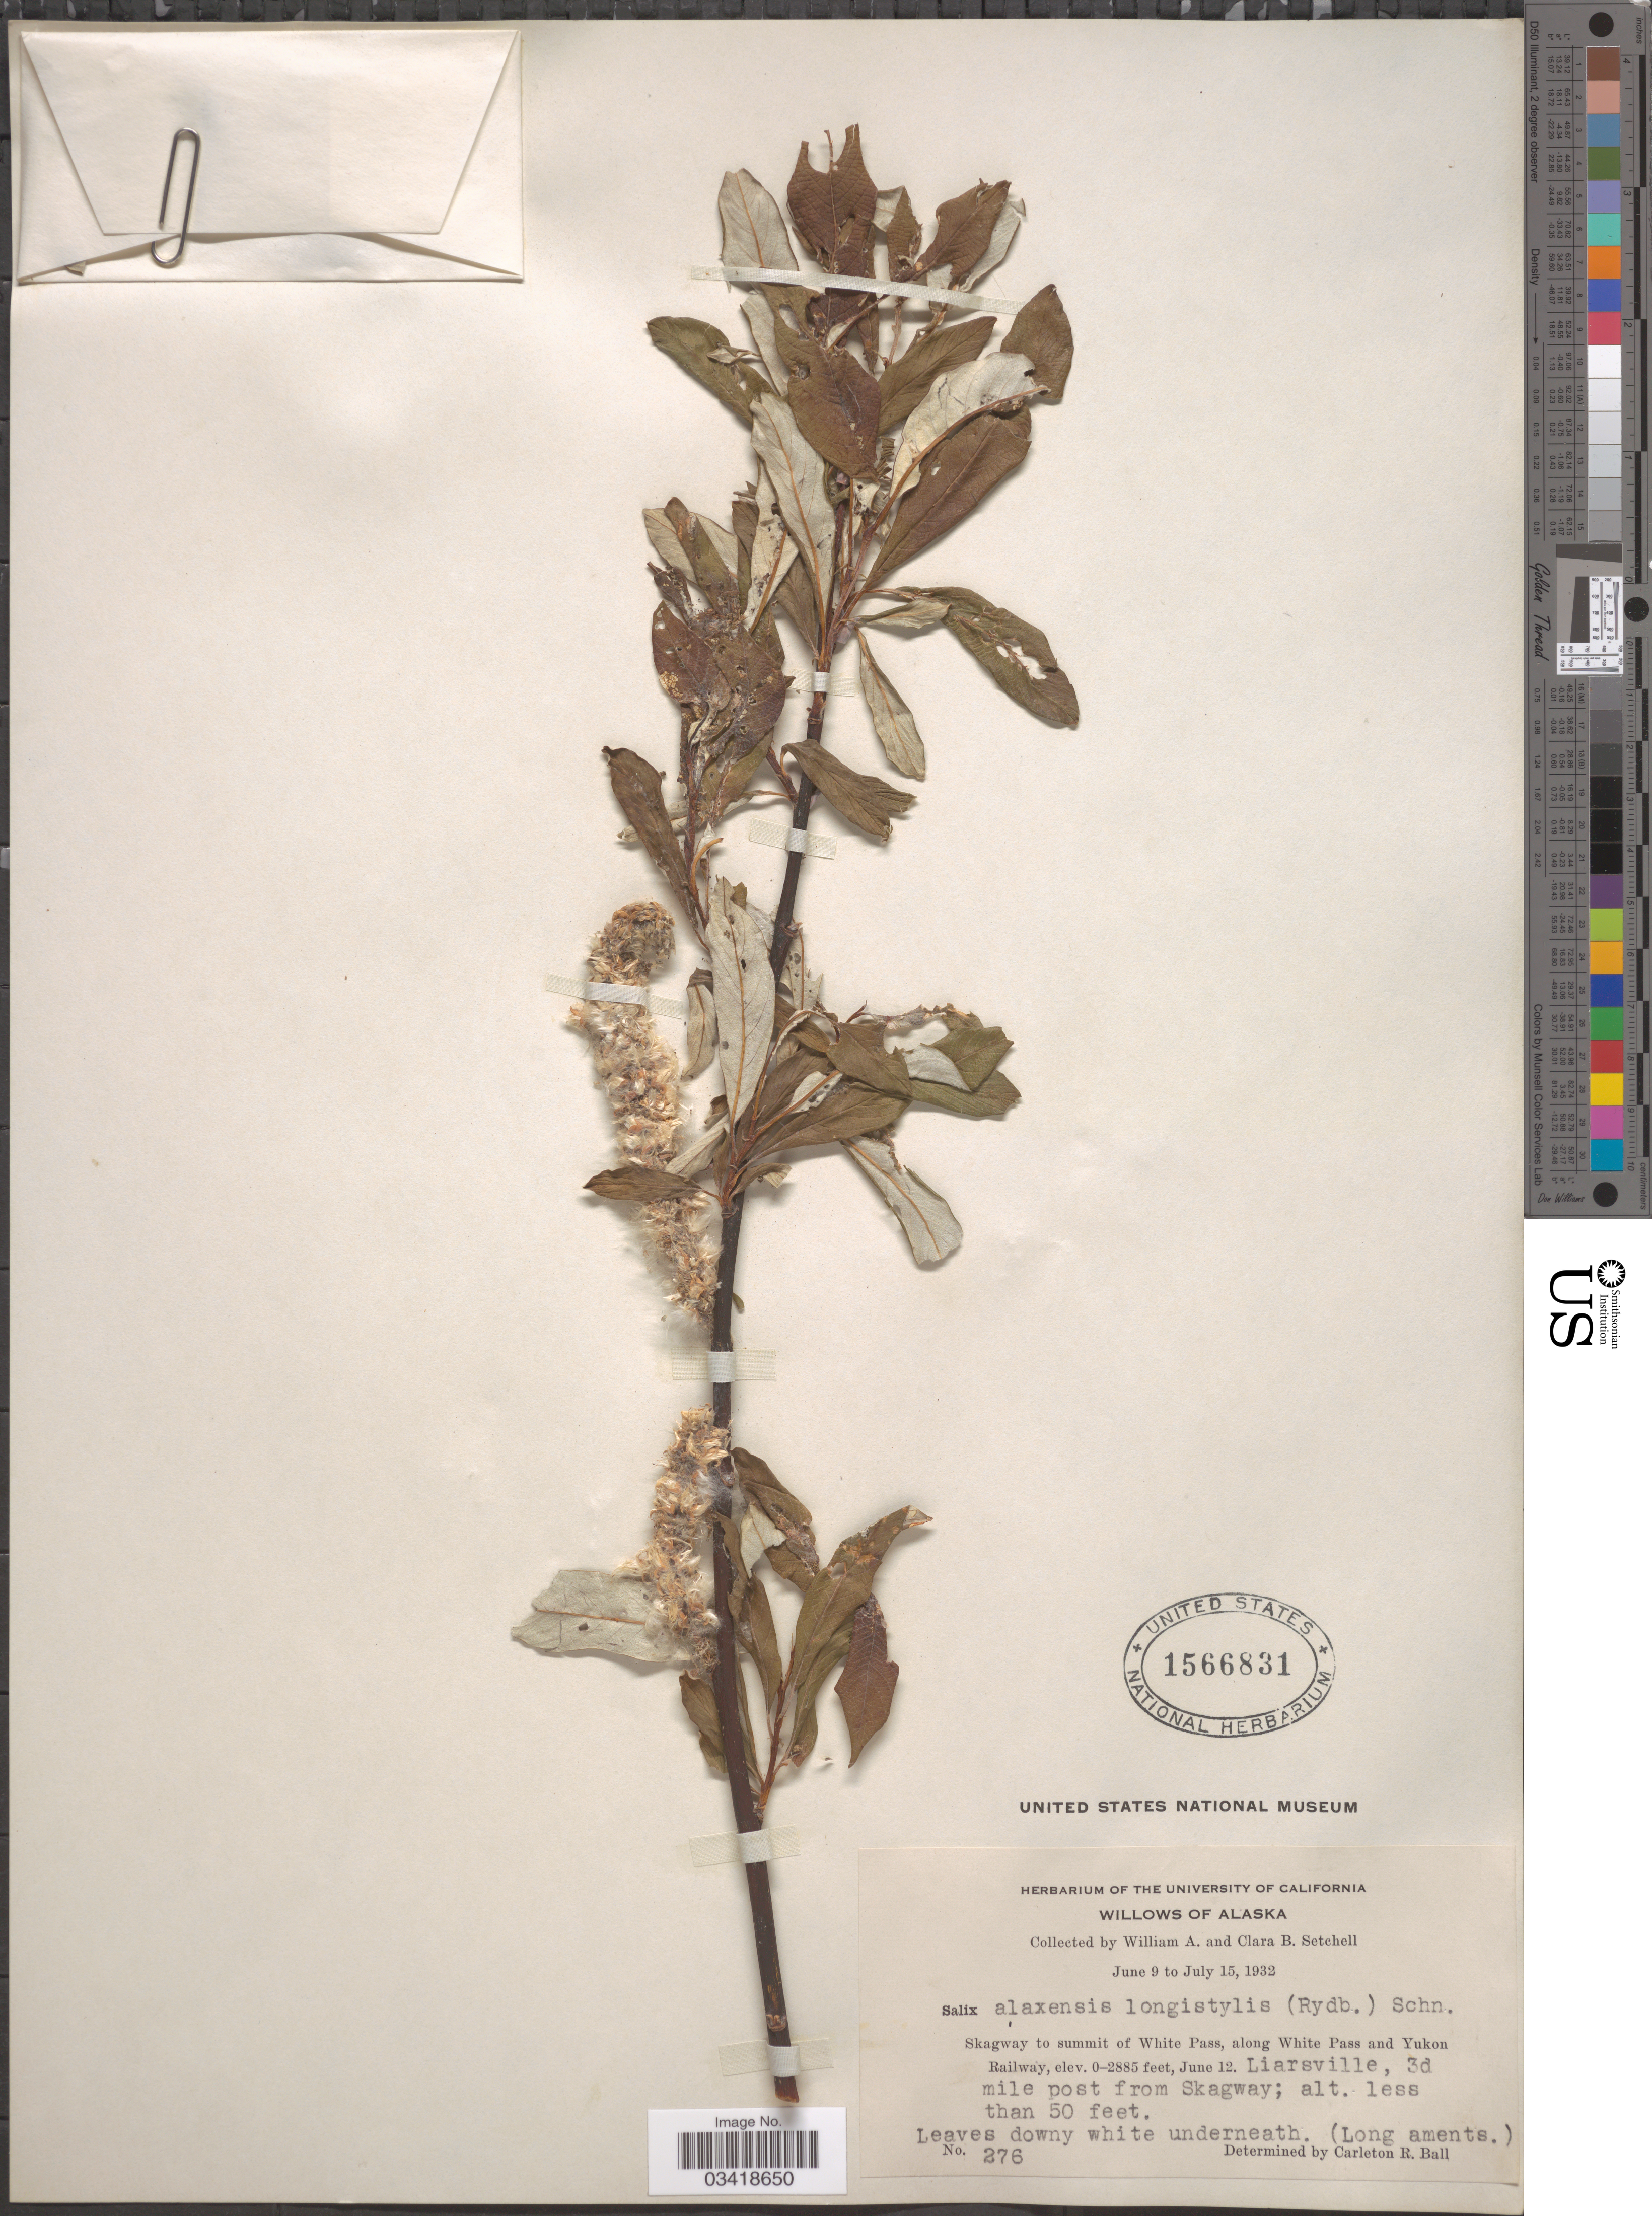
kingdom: Plantae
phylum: Tracheophyta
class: Magnoliopsida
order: Malpighiales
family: Salicaceae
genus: Salix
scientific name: Salix alaxensis var. longistylis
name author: (Rydb.) C.K. Schneid.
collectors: W. Setchell & C. B. Setchell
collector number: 276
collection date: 1932-06-12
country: United States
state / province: Alaska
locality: Skagway to summit of White Pass, along White Pass and Yukon Railway. Liarsville, 3d mile post from Skagway.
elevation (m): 0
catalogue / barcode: US 1566831